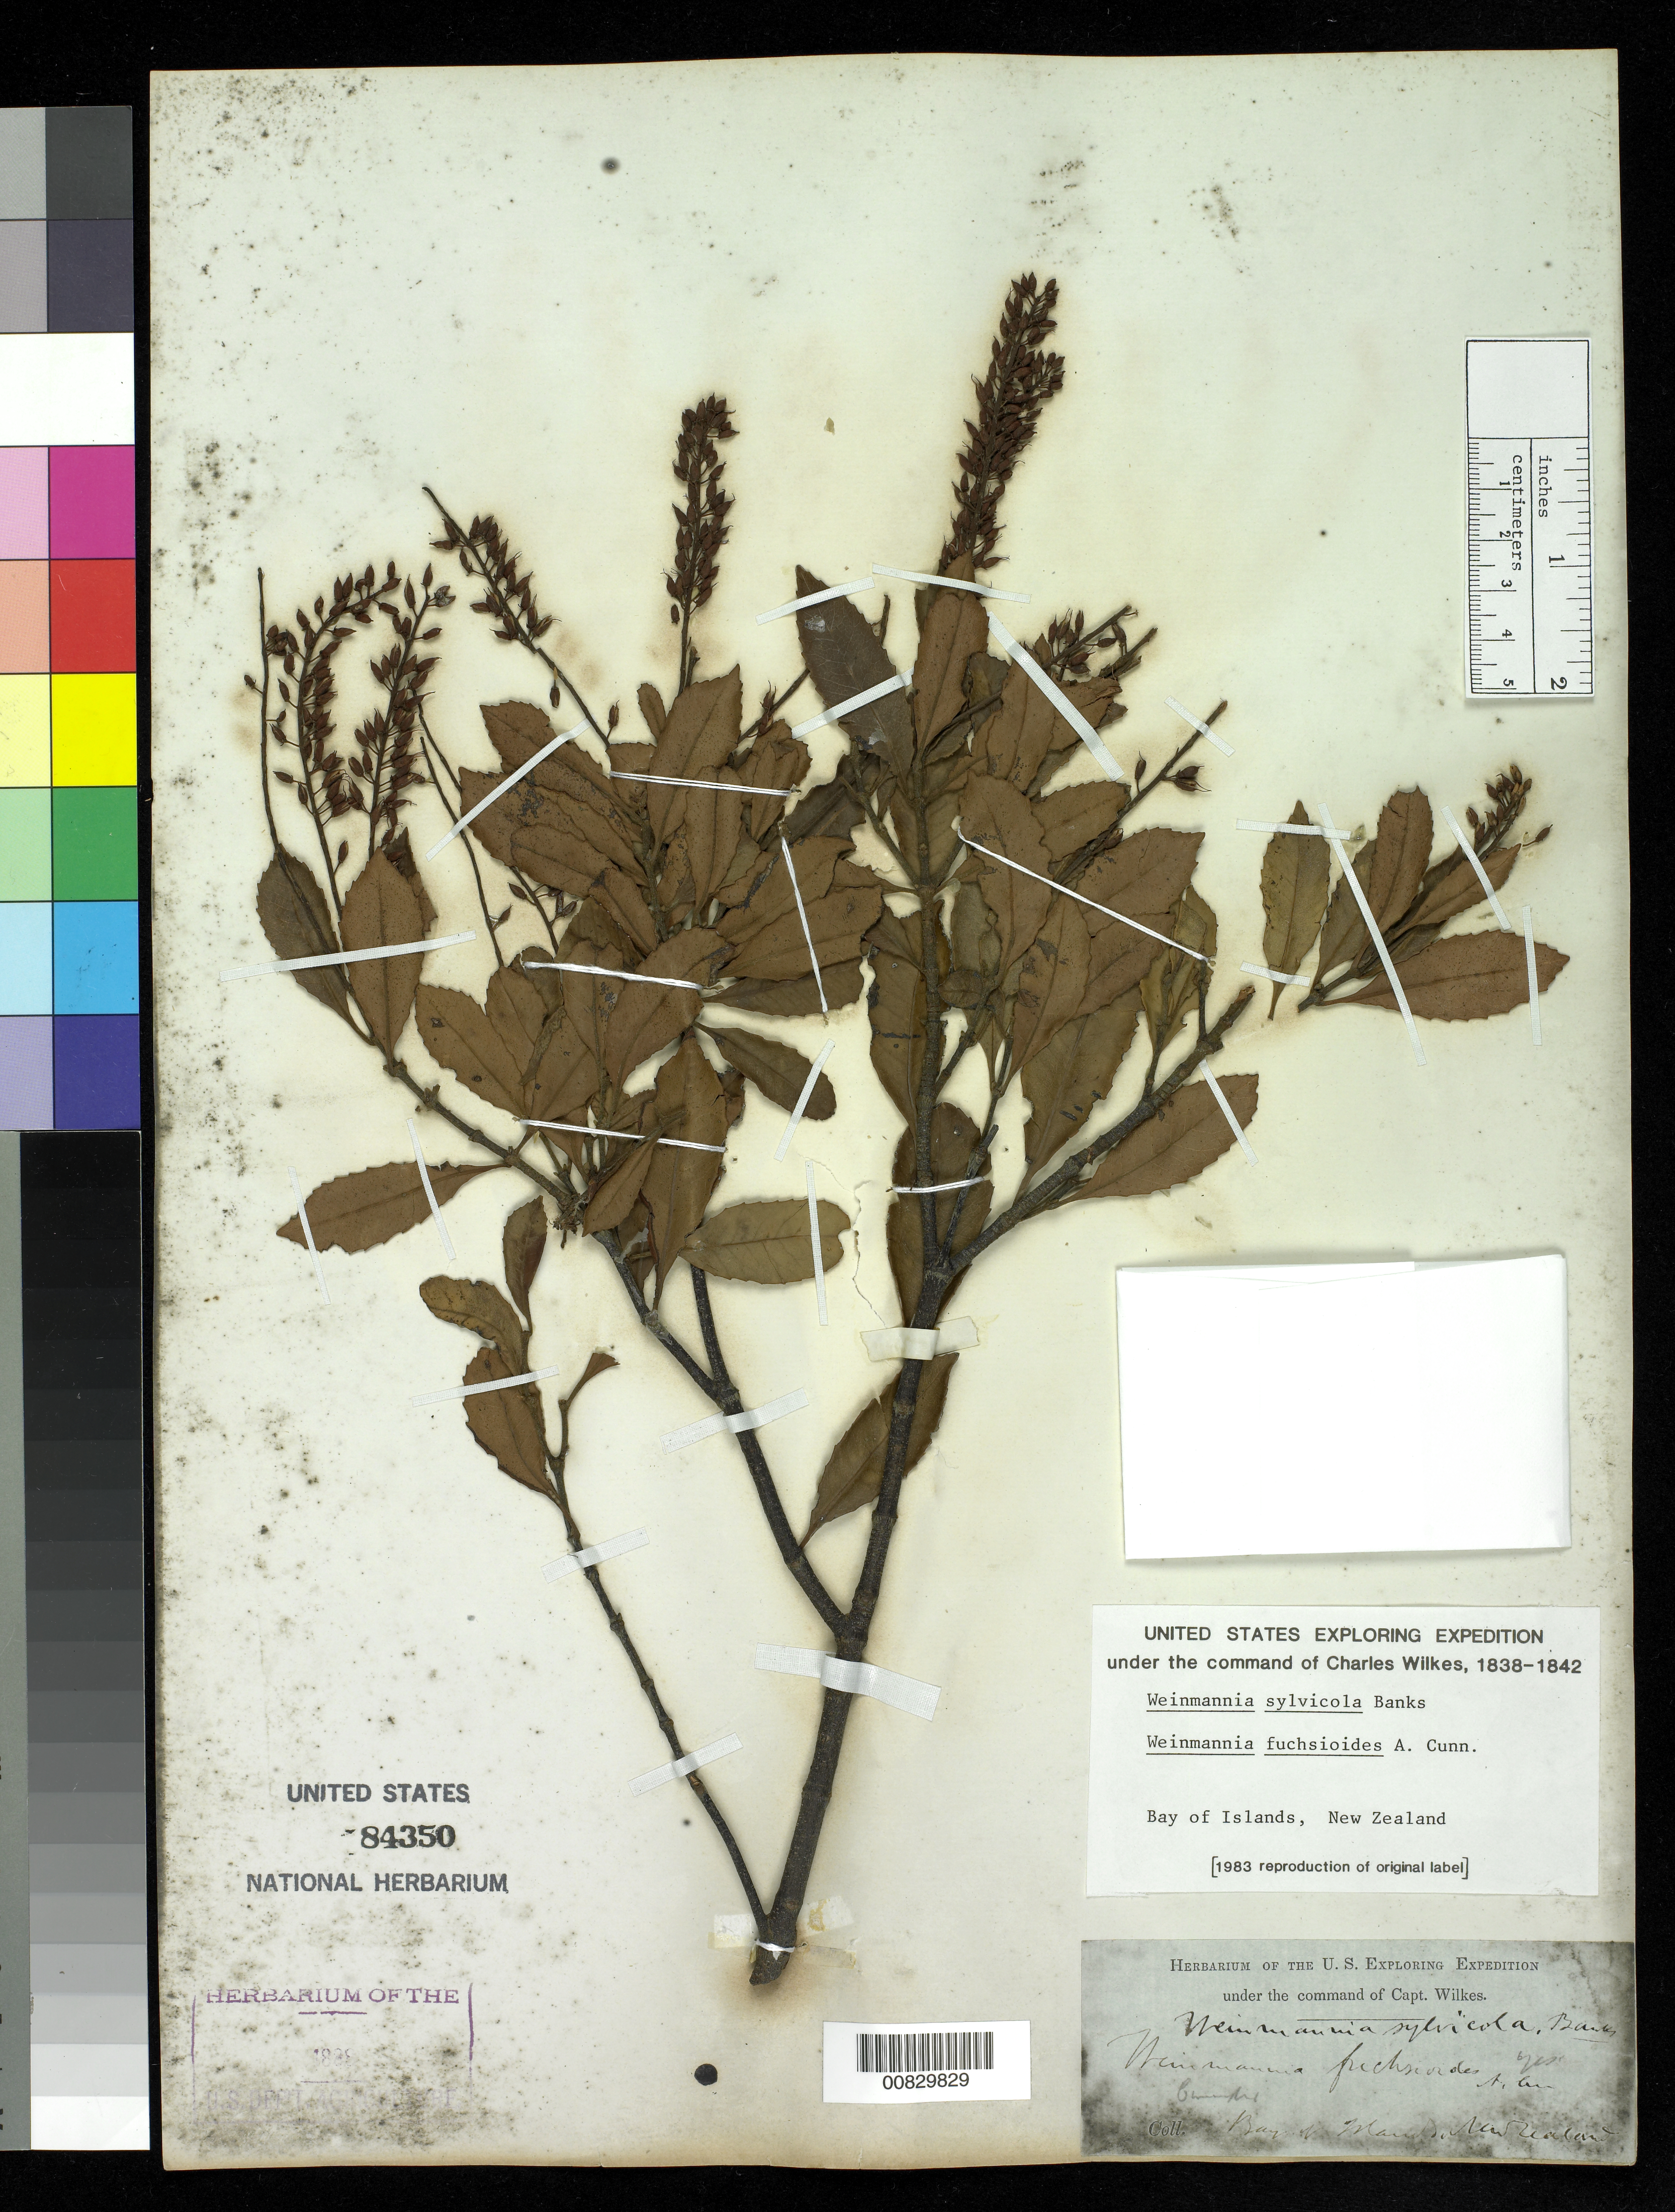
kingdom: Plantae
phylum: Tracheophyta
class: Magnoliopsida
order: Oxalidales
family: Cunoniaceae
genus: Pterophylla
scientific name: Pterophylla sylvicola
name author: (Sol. ex A. Cunn.) Pillon & H.C. Hopkins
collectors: Wilkes Explor. Exped.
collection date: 1838/1842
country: New Zealand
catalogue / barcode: US 84350